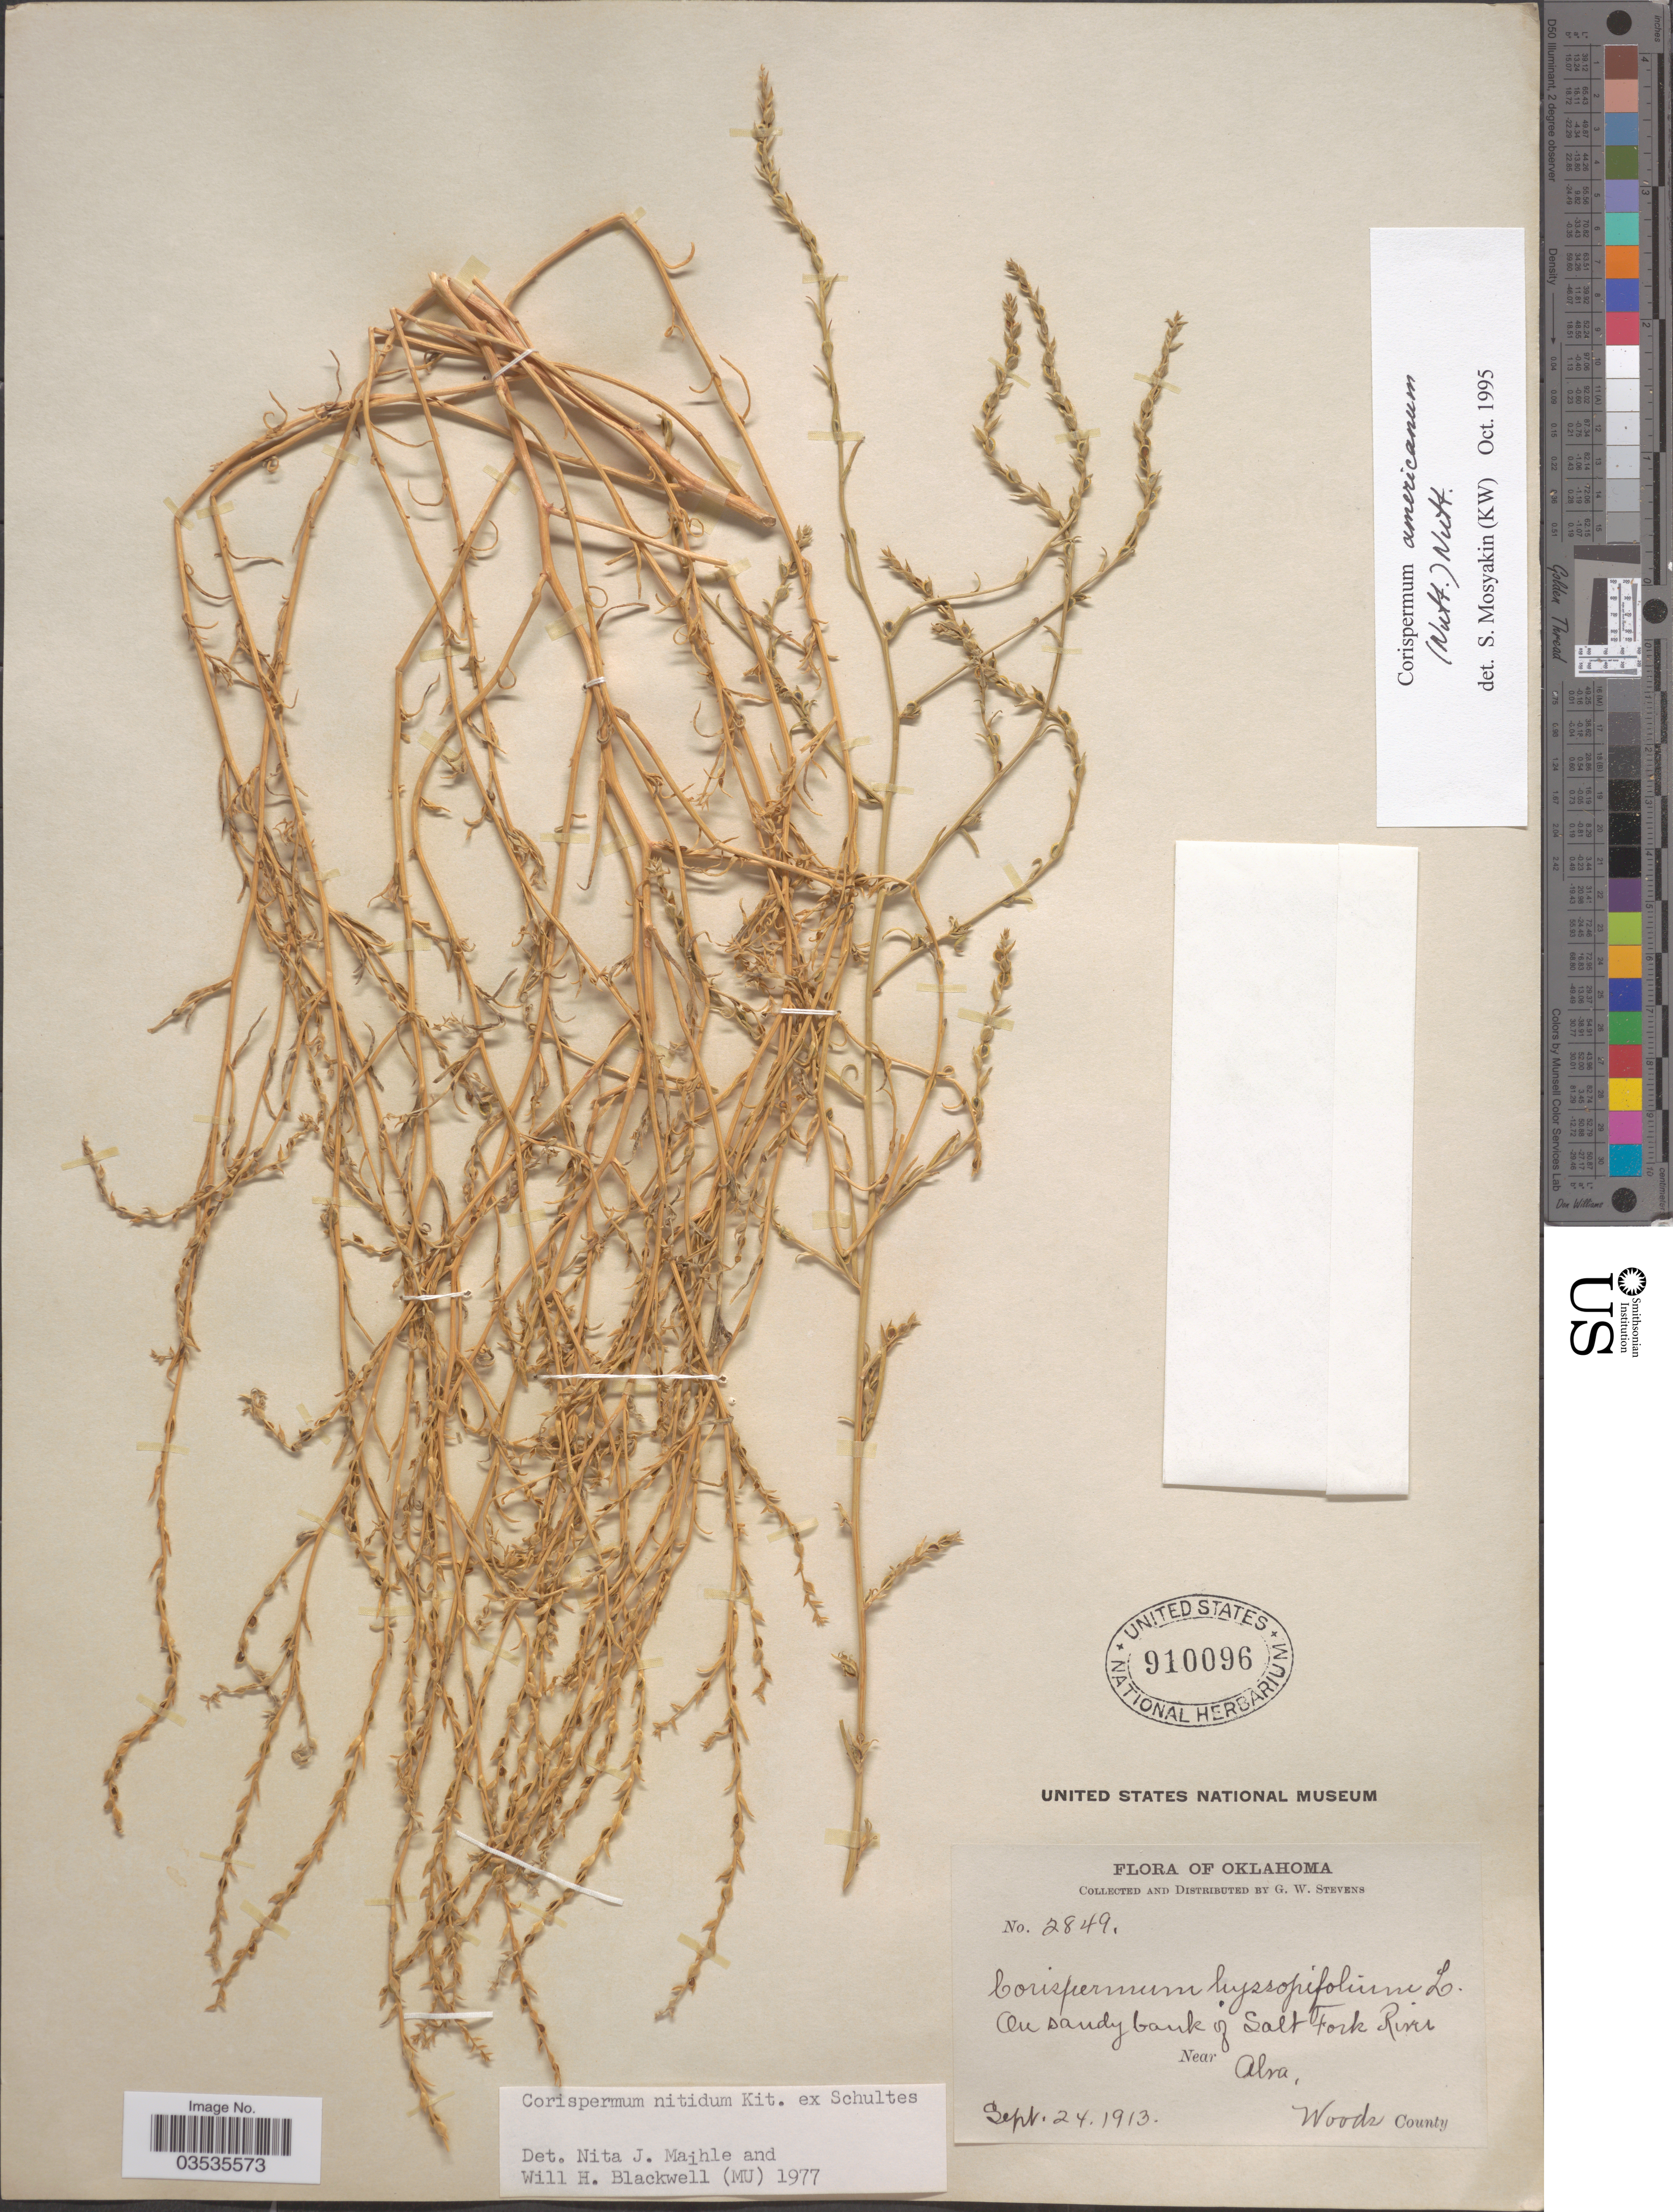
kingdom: Plantae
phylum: Tracheophyta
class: Magnoliopsida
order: Caryophyllales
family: Amaranthaceae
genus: Corispermum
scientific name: Corispermum americanum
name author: (Nutt.) Nutt.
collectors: G. W. Stevens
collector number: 2849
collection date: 1913-09-24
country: United States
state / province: Oklahoma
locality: On sandy bank of Salt Fork River. Near Alva. Woods County.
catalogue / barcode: US 910096